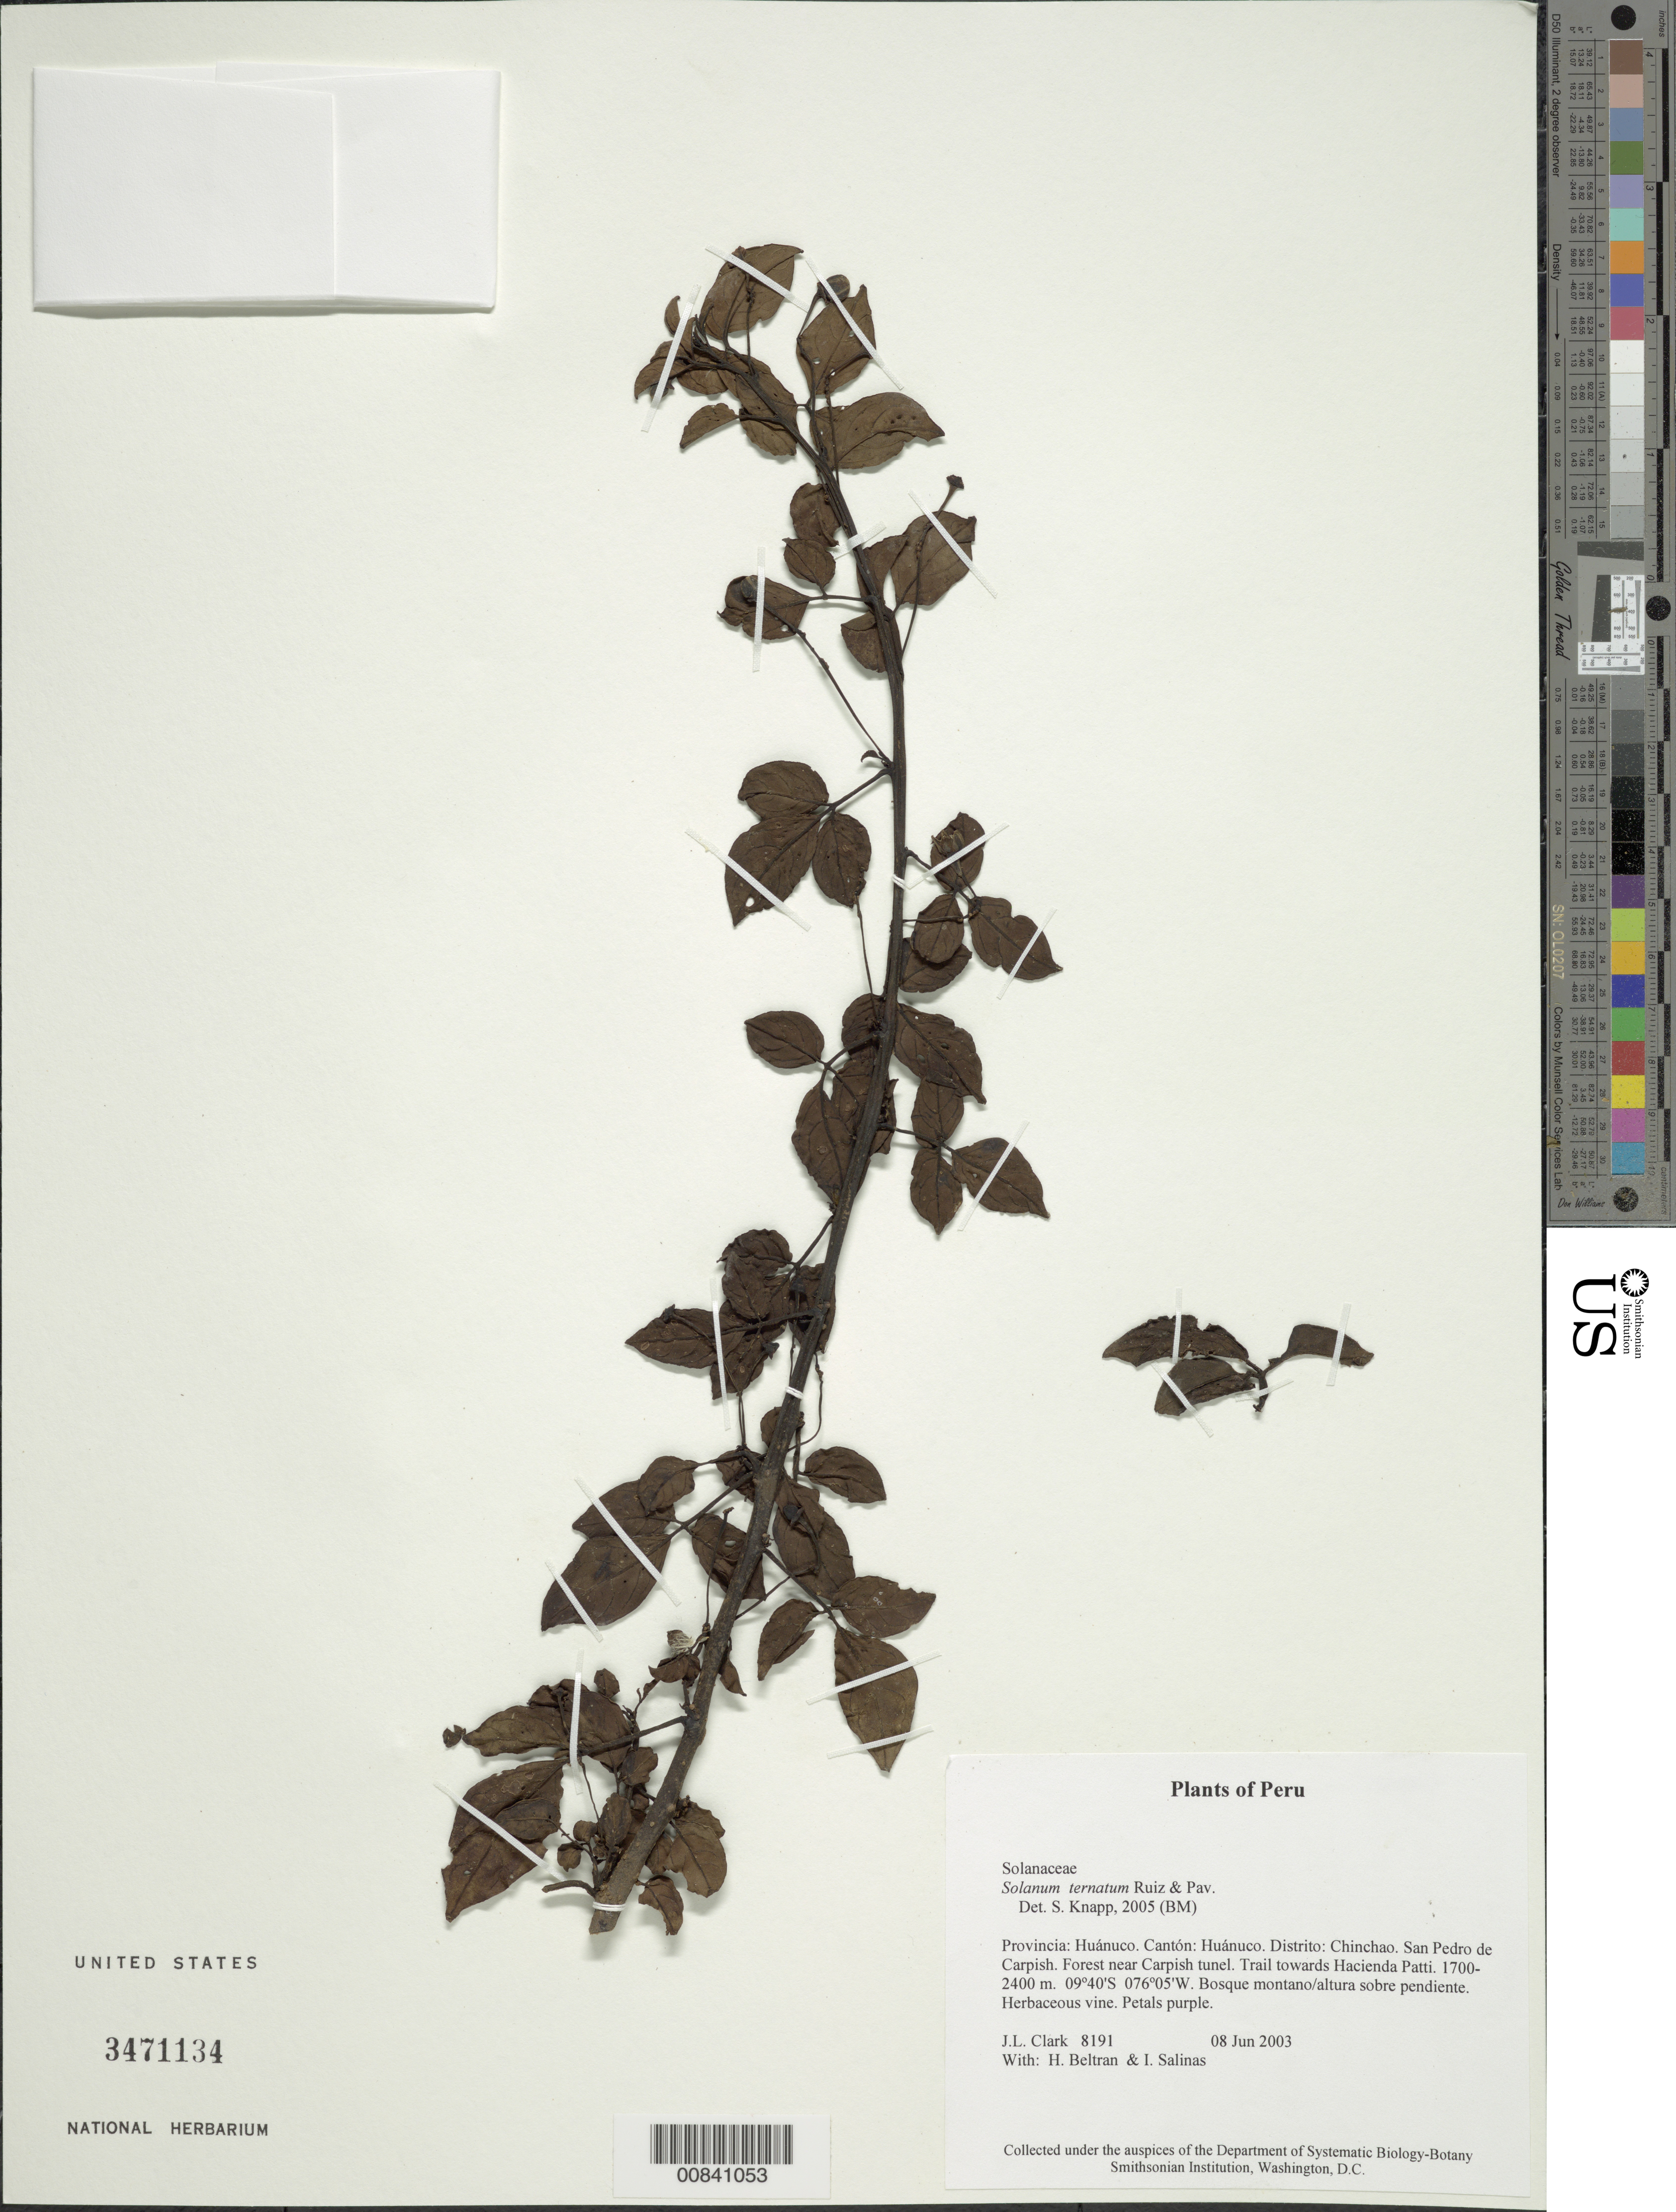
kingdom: Plantae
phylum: Tracheophyta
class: Magnoliopsida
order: Solanales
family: Solanaceae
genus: Solanum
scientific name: Solanum ternatum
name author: Ruiz & Pav.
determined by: Knapp, S. D.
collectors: J. L. Clark, H. Beltrán & I. Salinas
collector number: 8191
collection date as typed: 8 Jun 2003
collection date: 2003-06-08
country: Peru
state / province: Huánuco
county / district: Huánuco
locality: Distrito: Chinchao. San Pedro de Carpish. Forest near Carpish tunel. Trail towards Hacienda Patti.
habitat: Bosque montano/altura sobre pendiente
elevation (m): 1700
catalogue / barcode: US 3471134